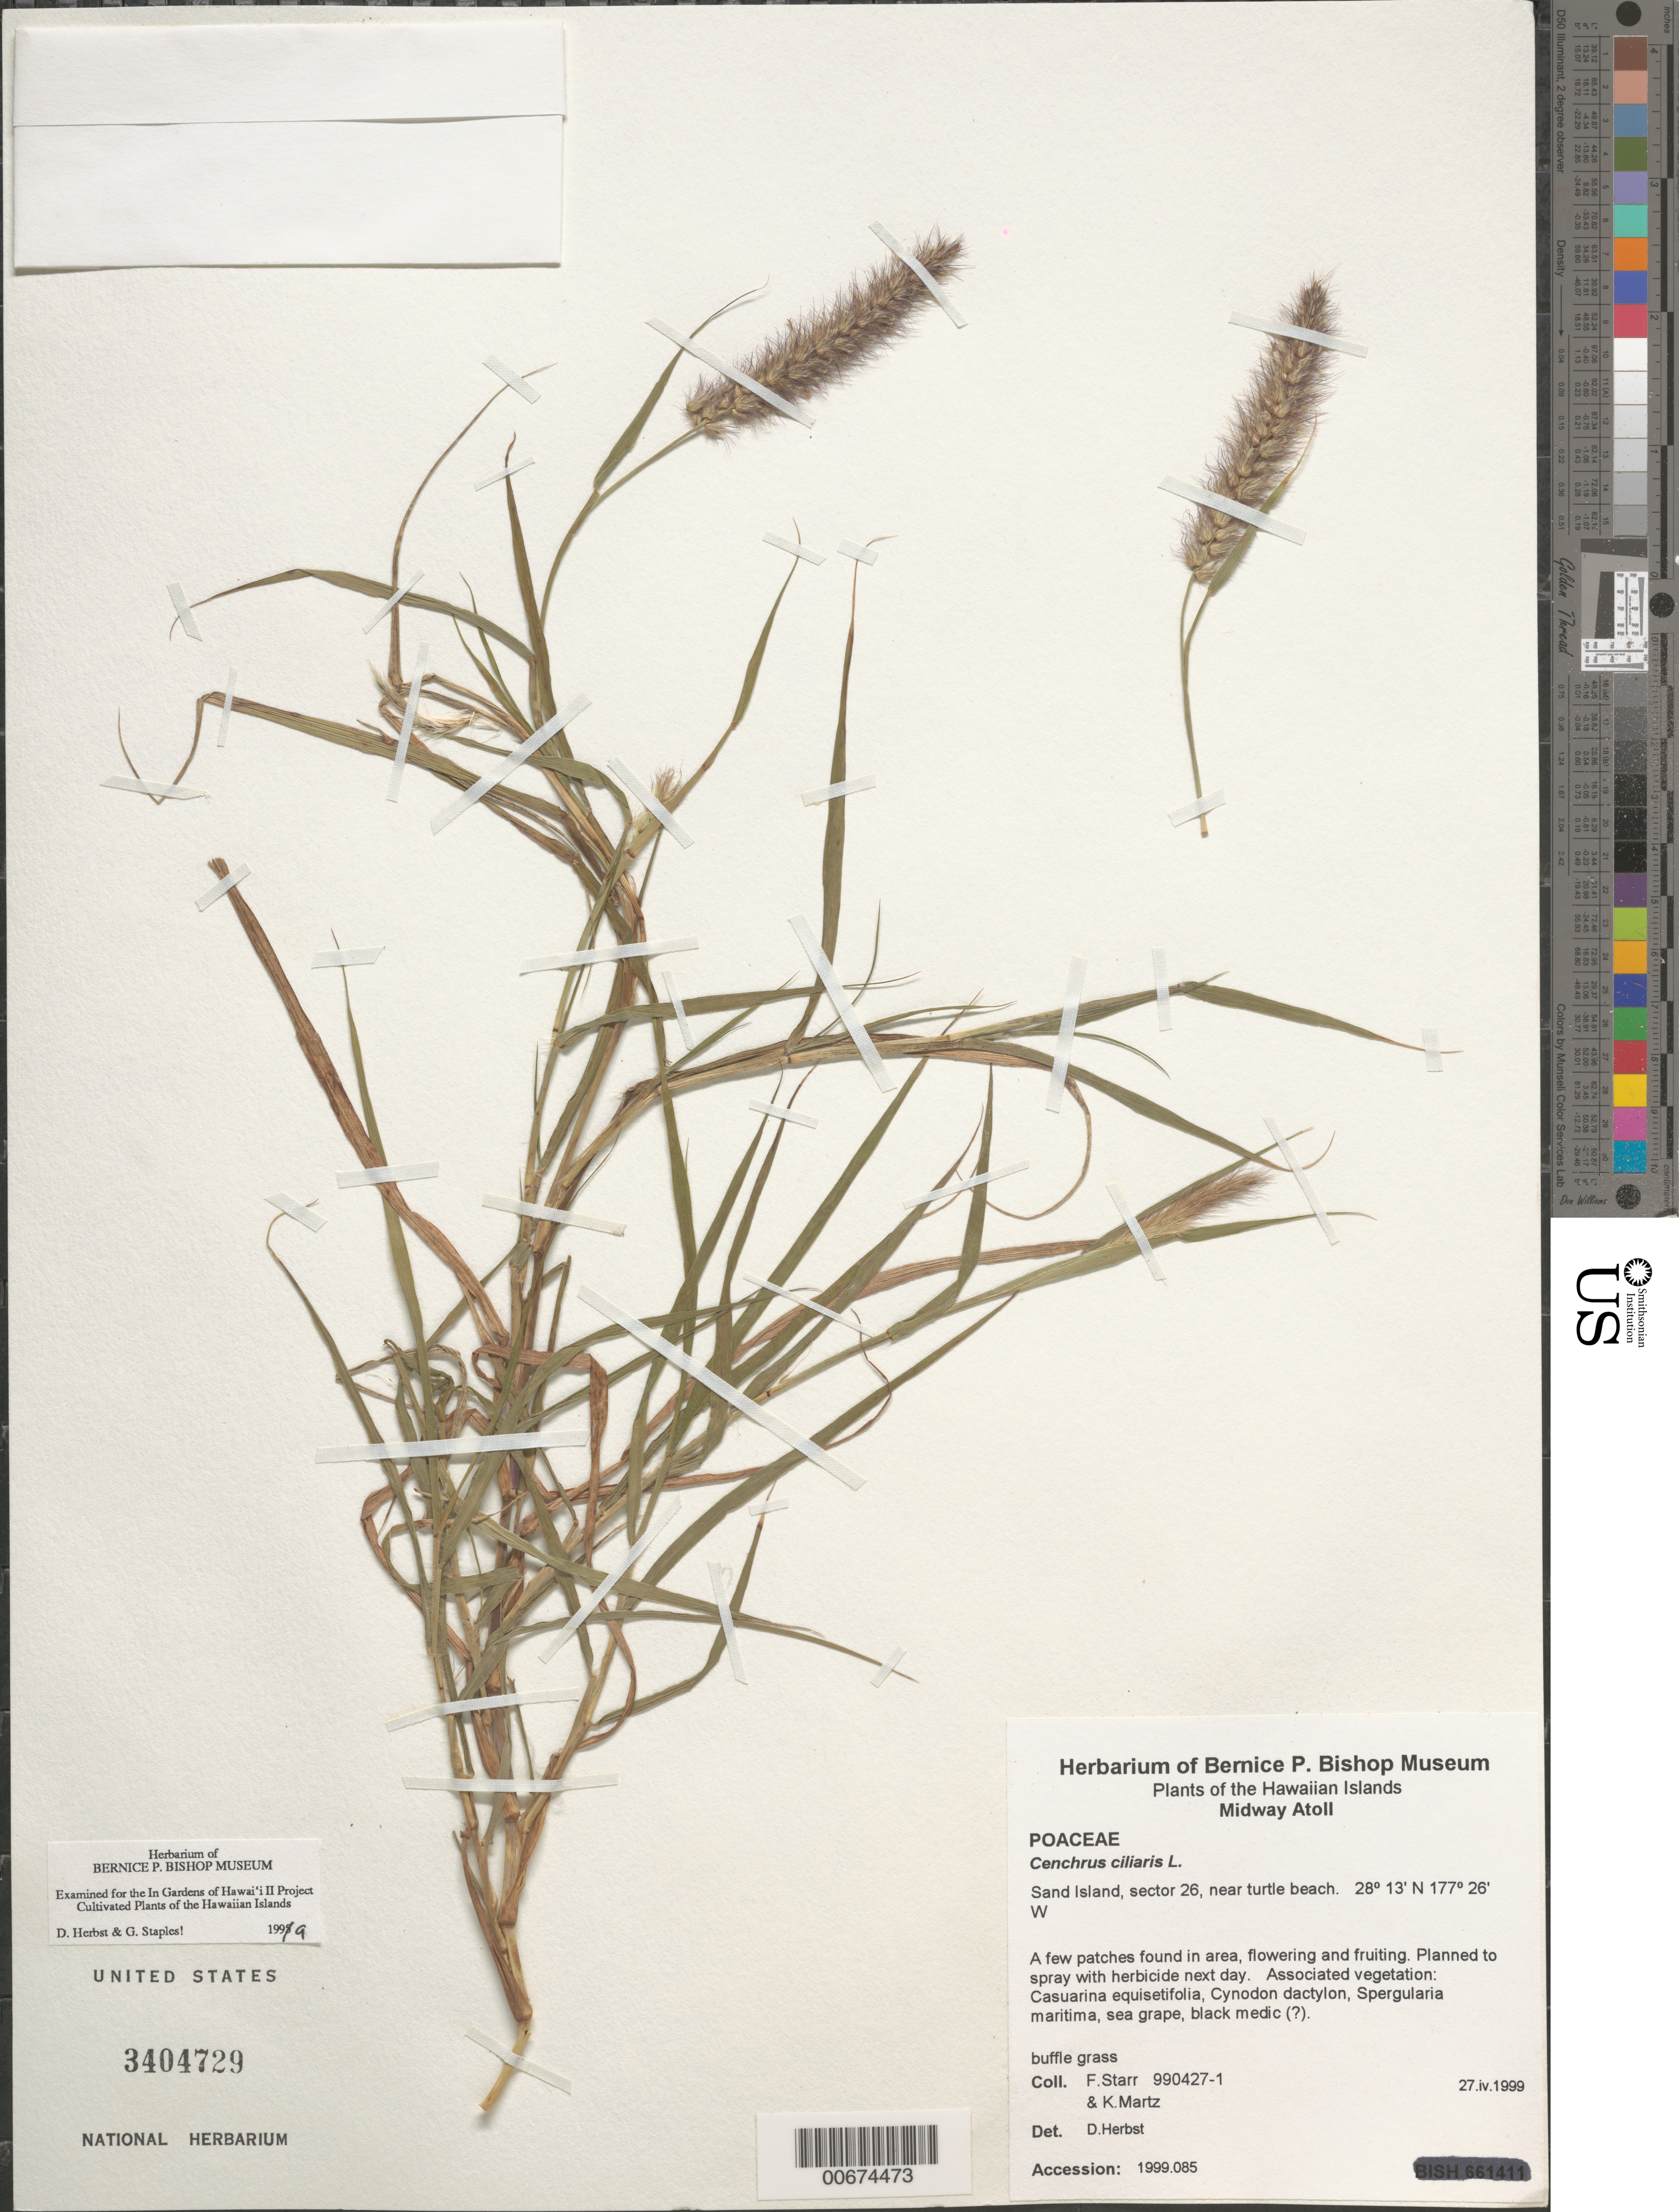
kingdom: Plantae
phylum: Tracheophyta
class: Liliopsida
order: Poales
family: Poaceae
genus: Cenchrus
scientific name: Cenchrus ciliaris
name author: L.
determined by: Herbst, D. R.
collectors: F. Starr & K. Martz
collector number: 990427-1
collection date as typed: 27 Apr 1999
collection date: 1999-04-27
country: U.S. Administered Pacific Islands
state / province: Midway Islands (Atoll)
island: Sand Island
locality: Sand Island, sector 26, near turtle beach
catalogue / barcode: US 3404729